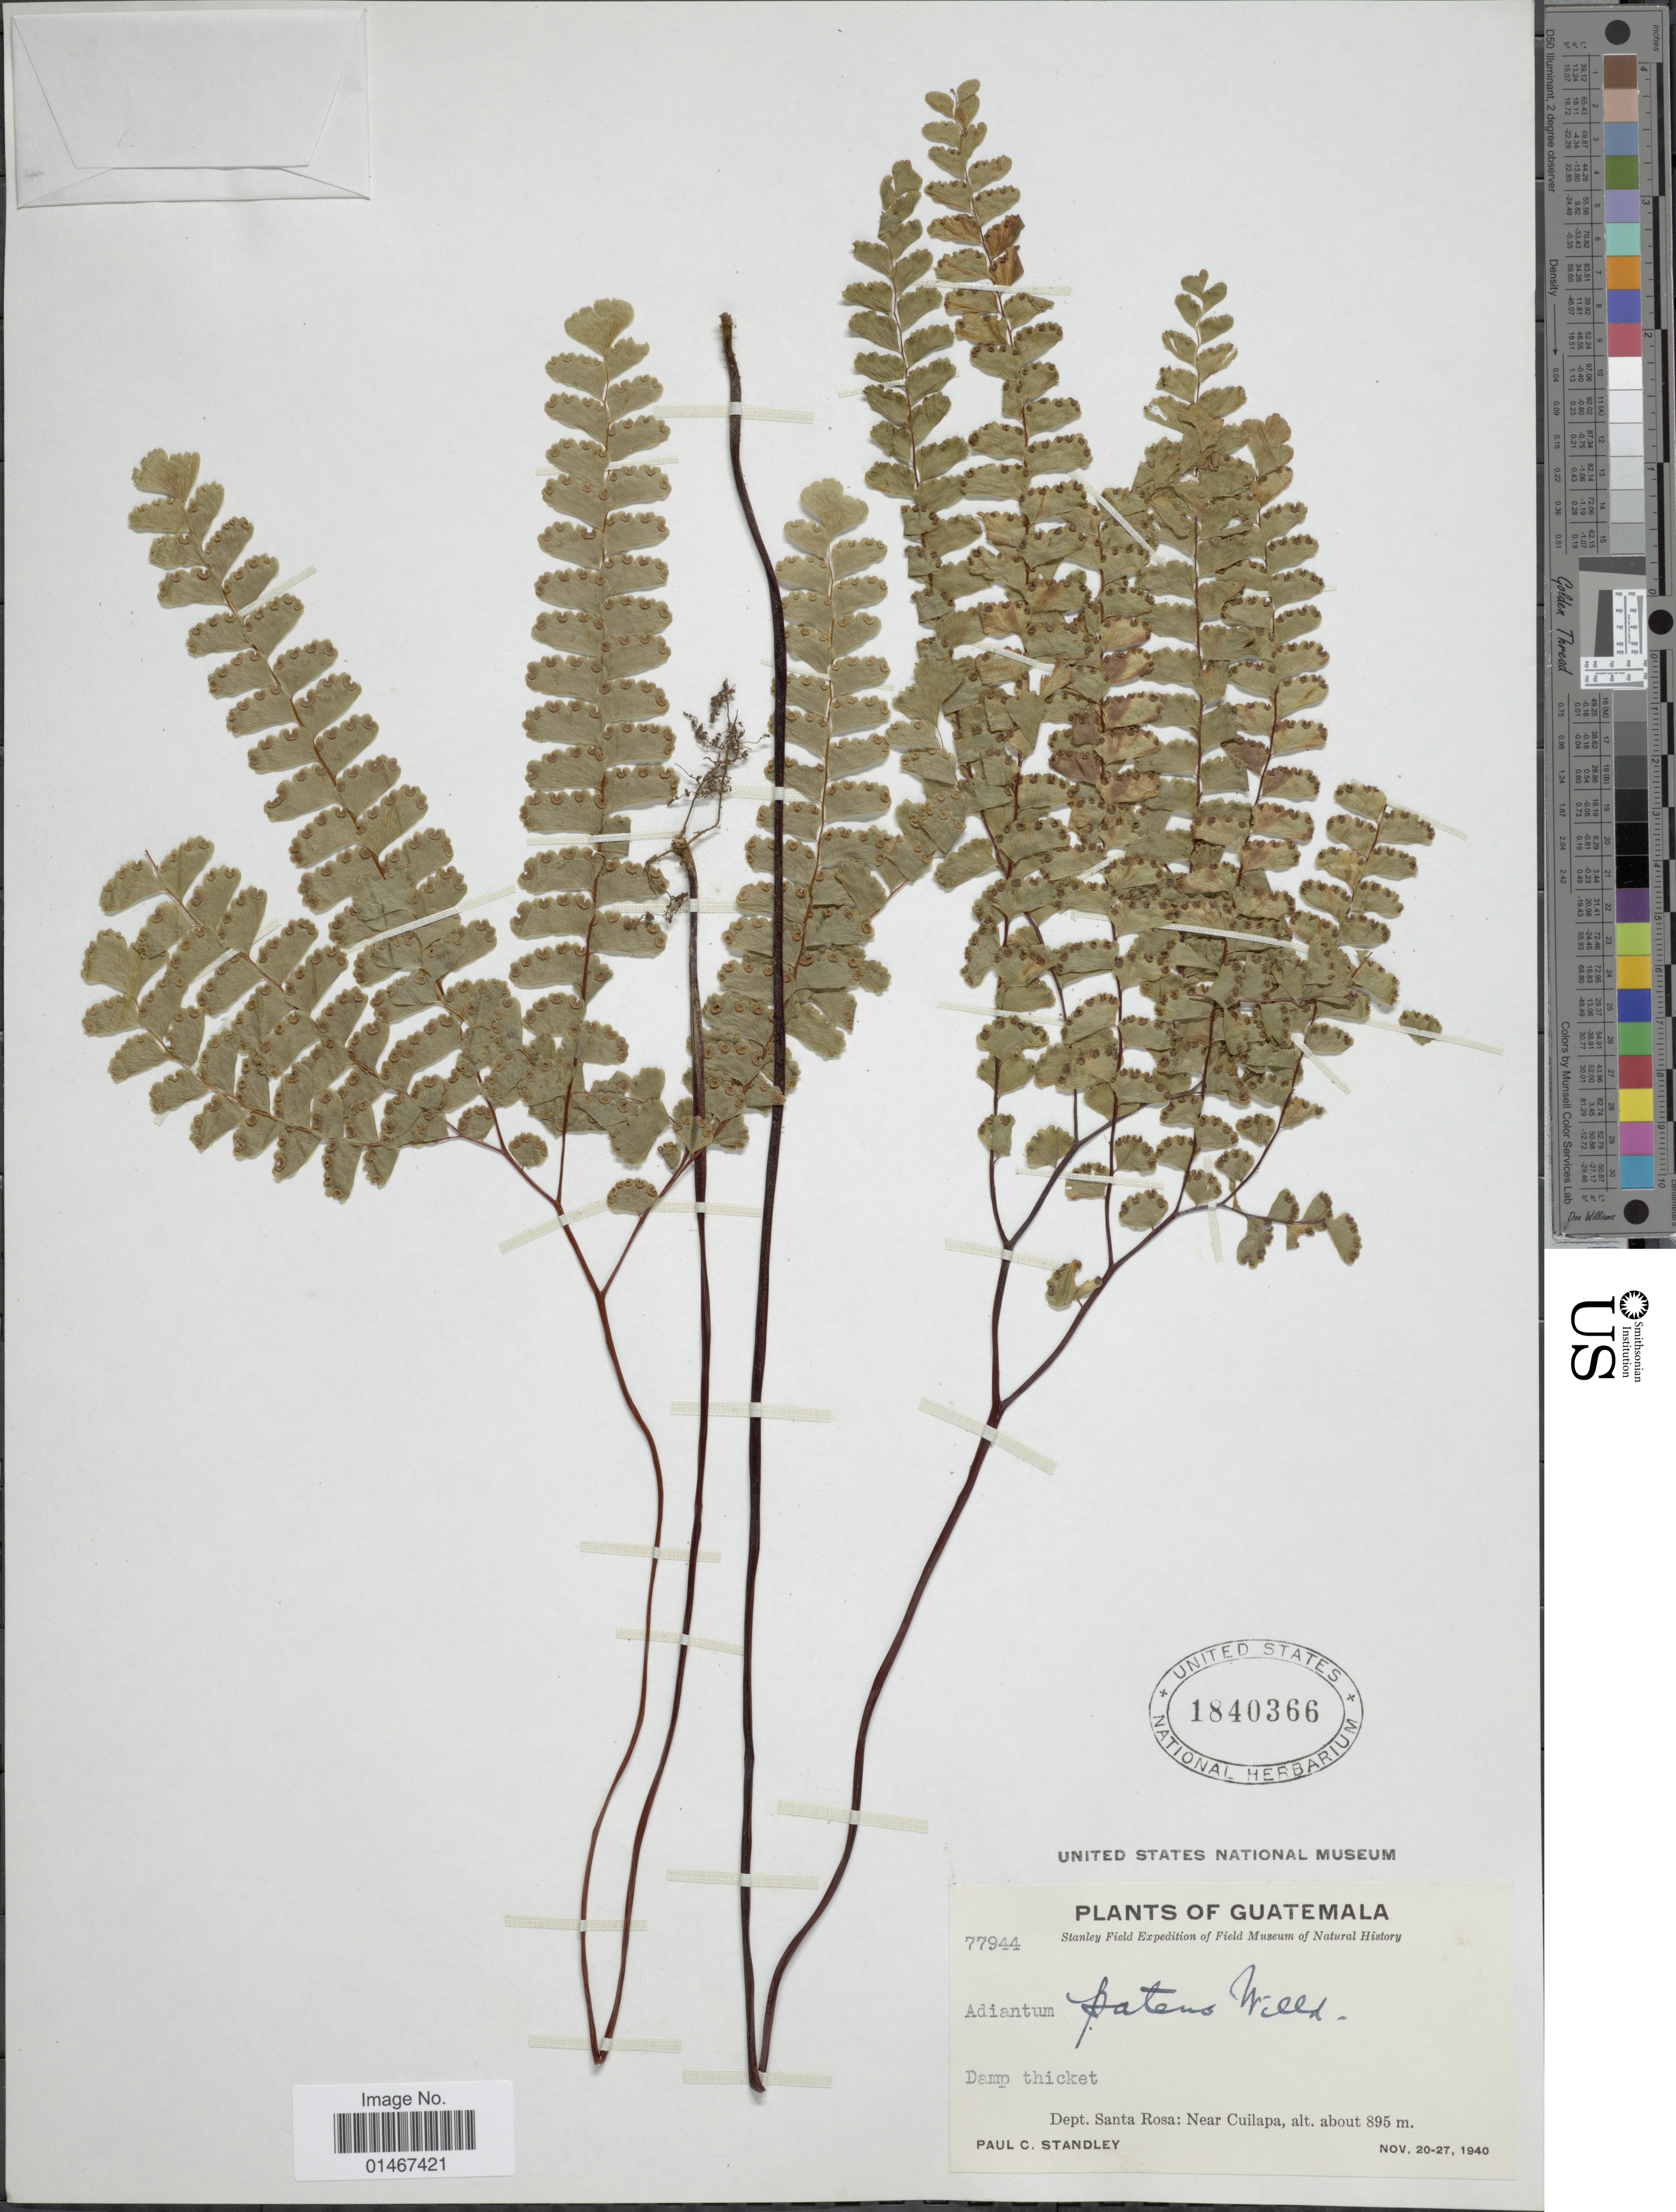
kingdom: Plantae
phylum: Tracheophyta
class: Polypodiopsida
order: Polypodiales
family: Pteridaceae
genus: Adiantum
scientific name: Adiantum patens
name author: Willd.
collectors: P. C. Standley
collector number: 77944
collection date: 1940-11-20/1940-11-27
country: Guatemala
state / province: Santa Rosa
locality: Dept. Santa Rosa: Near Cuilapa.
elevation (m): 895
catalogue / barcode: US 1840366